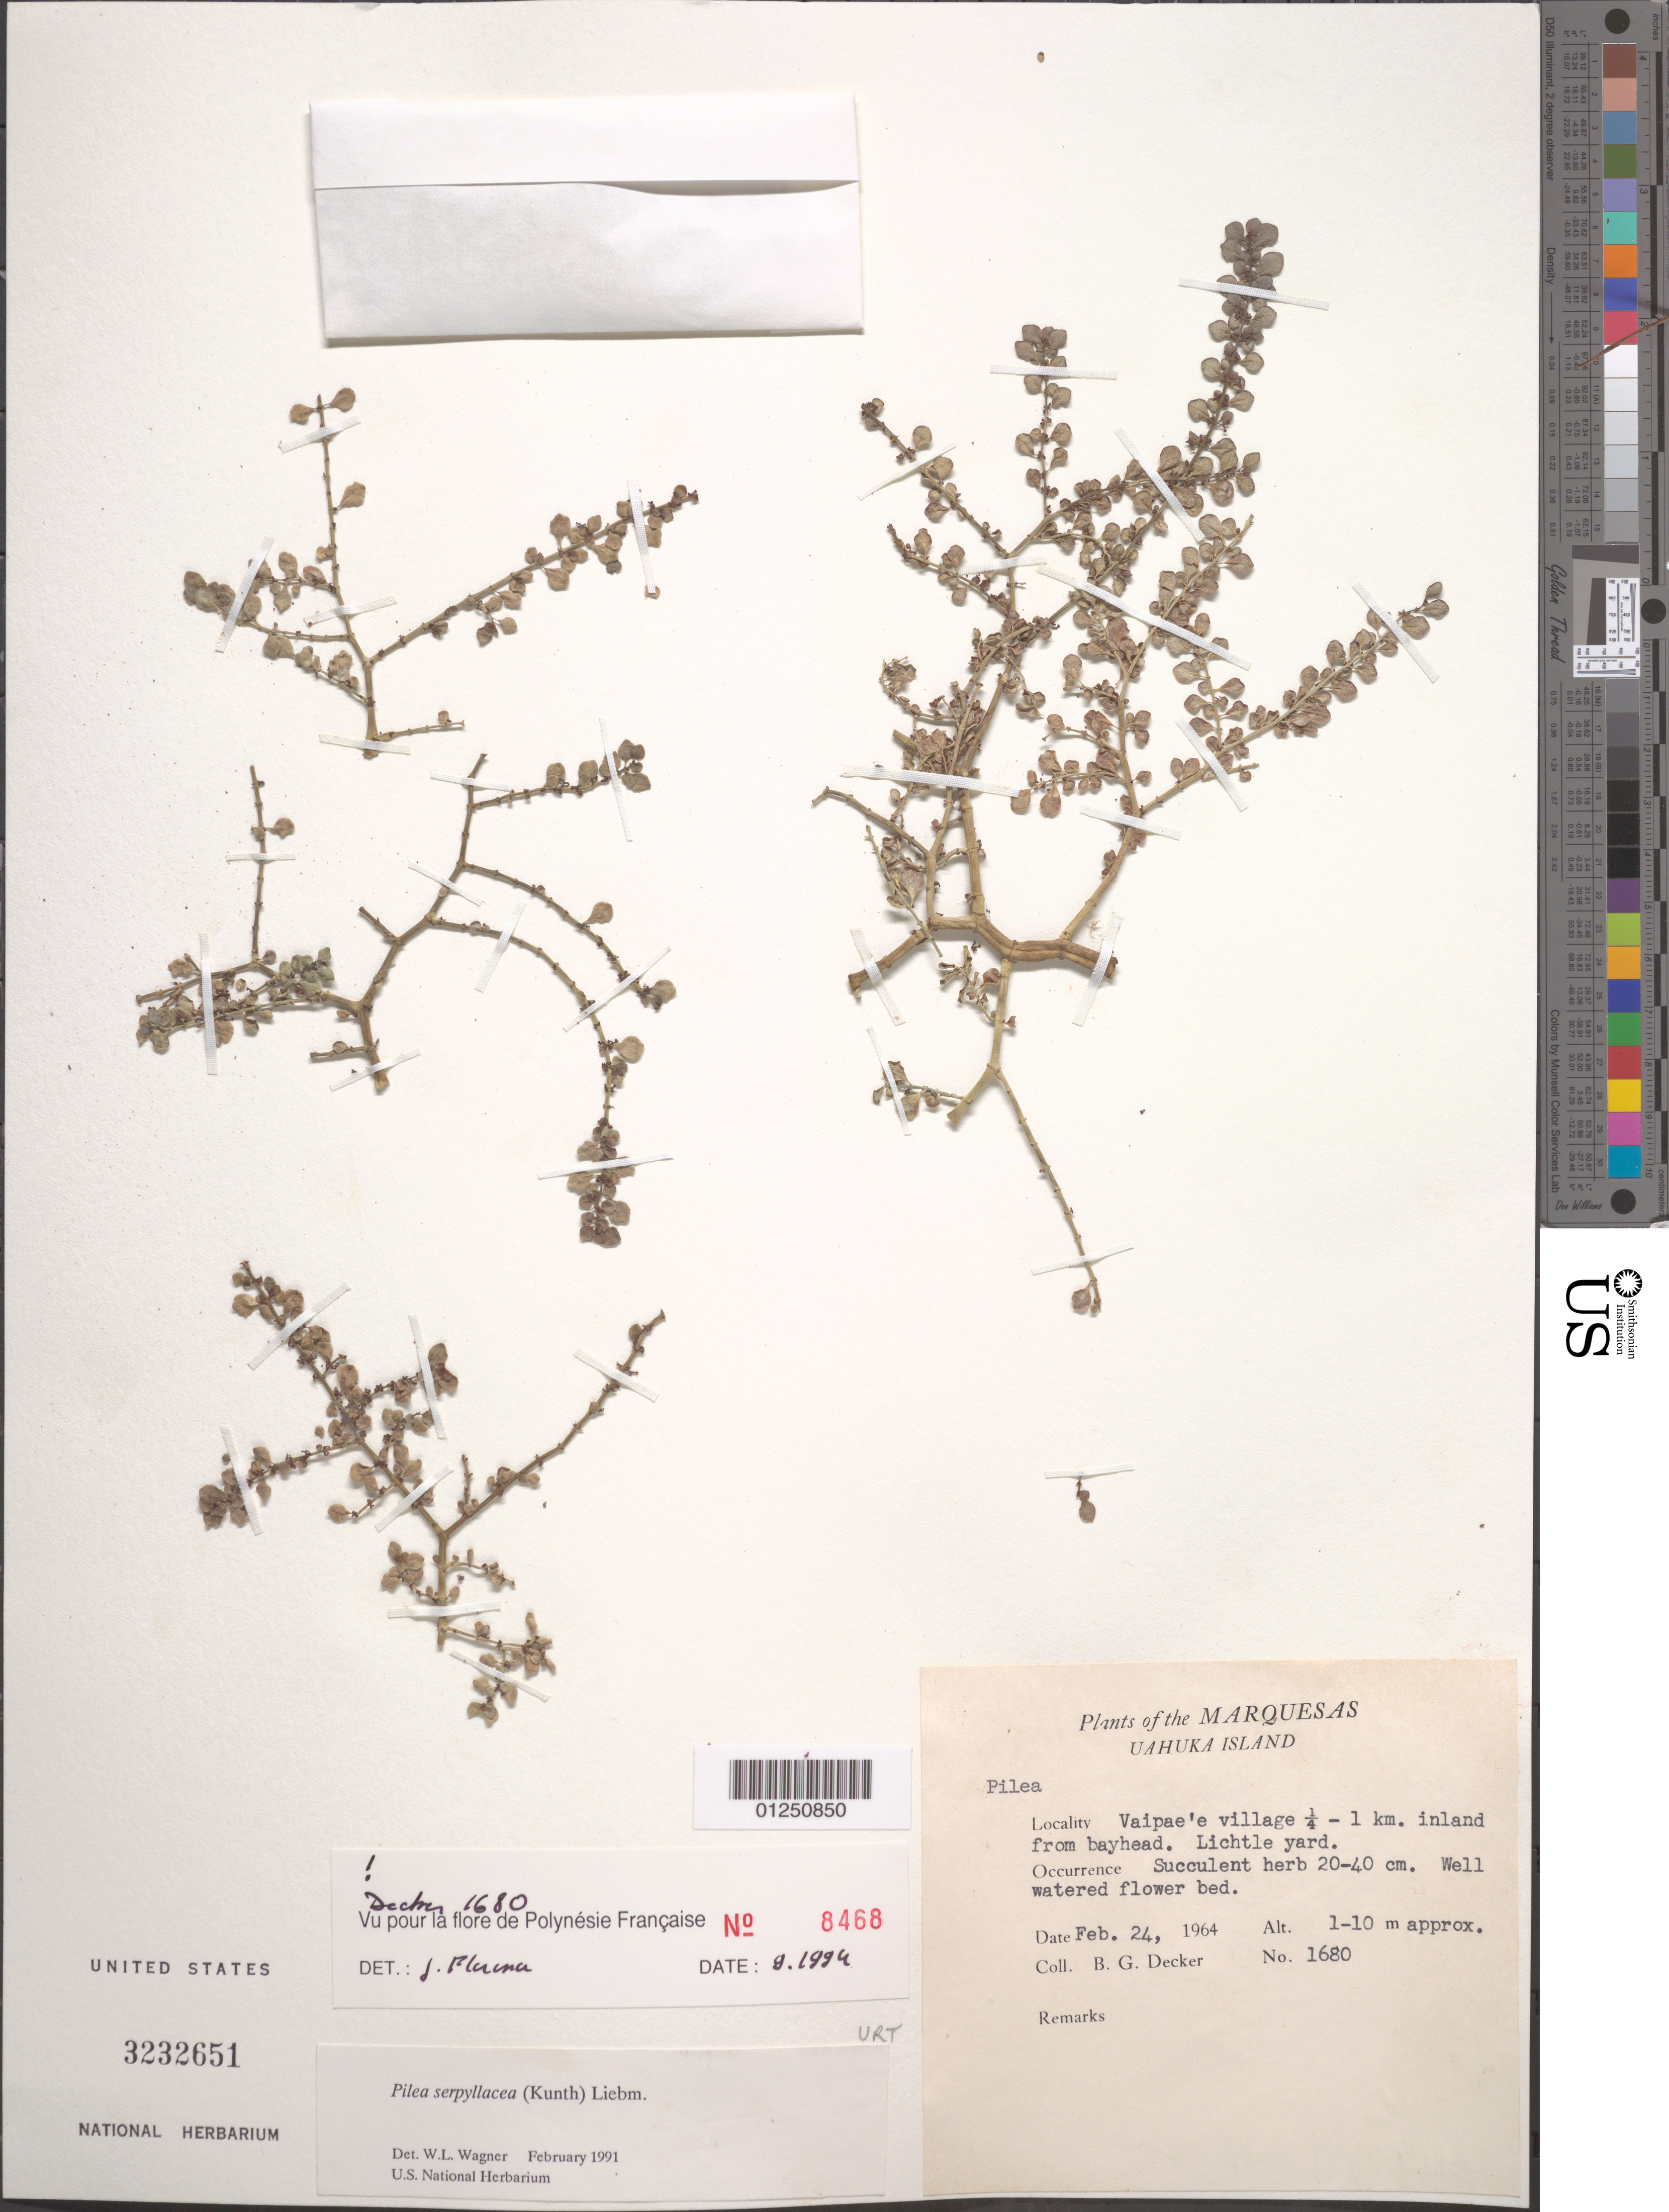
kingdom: Plantae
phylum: Tracheophyta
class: Magnoliopsida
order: Rosales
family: Urticaceae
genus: Pilea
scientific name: Pilea serpyllacea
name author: (Kunth) Liebm.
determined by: Wagner, W. L., (BOT), Smithsonian Institution - National Museum of Natural History (UNITED STATES)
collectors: B. G. Decker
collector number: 1680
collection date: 1964-02-24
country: French Polynesia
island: Ua Huka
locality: Vaipae'e village, 0.25-1 km inland from bayhead, Lichtle yard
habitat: Well-watered flower bed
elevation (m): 1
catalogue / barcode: US 3232651